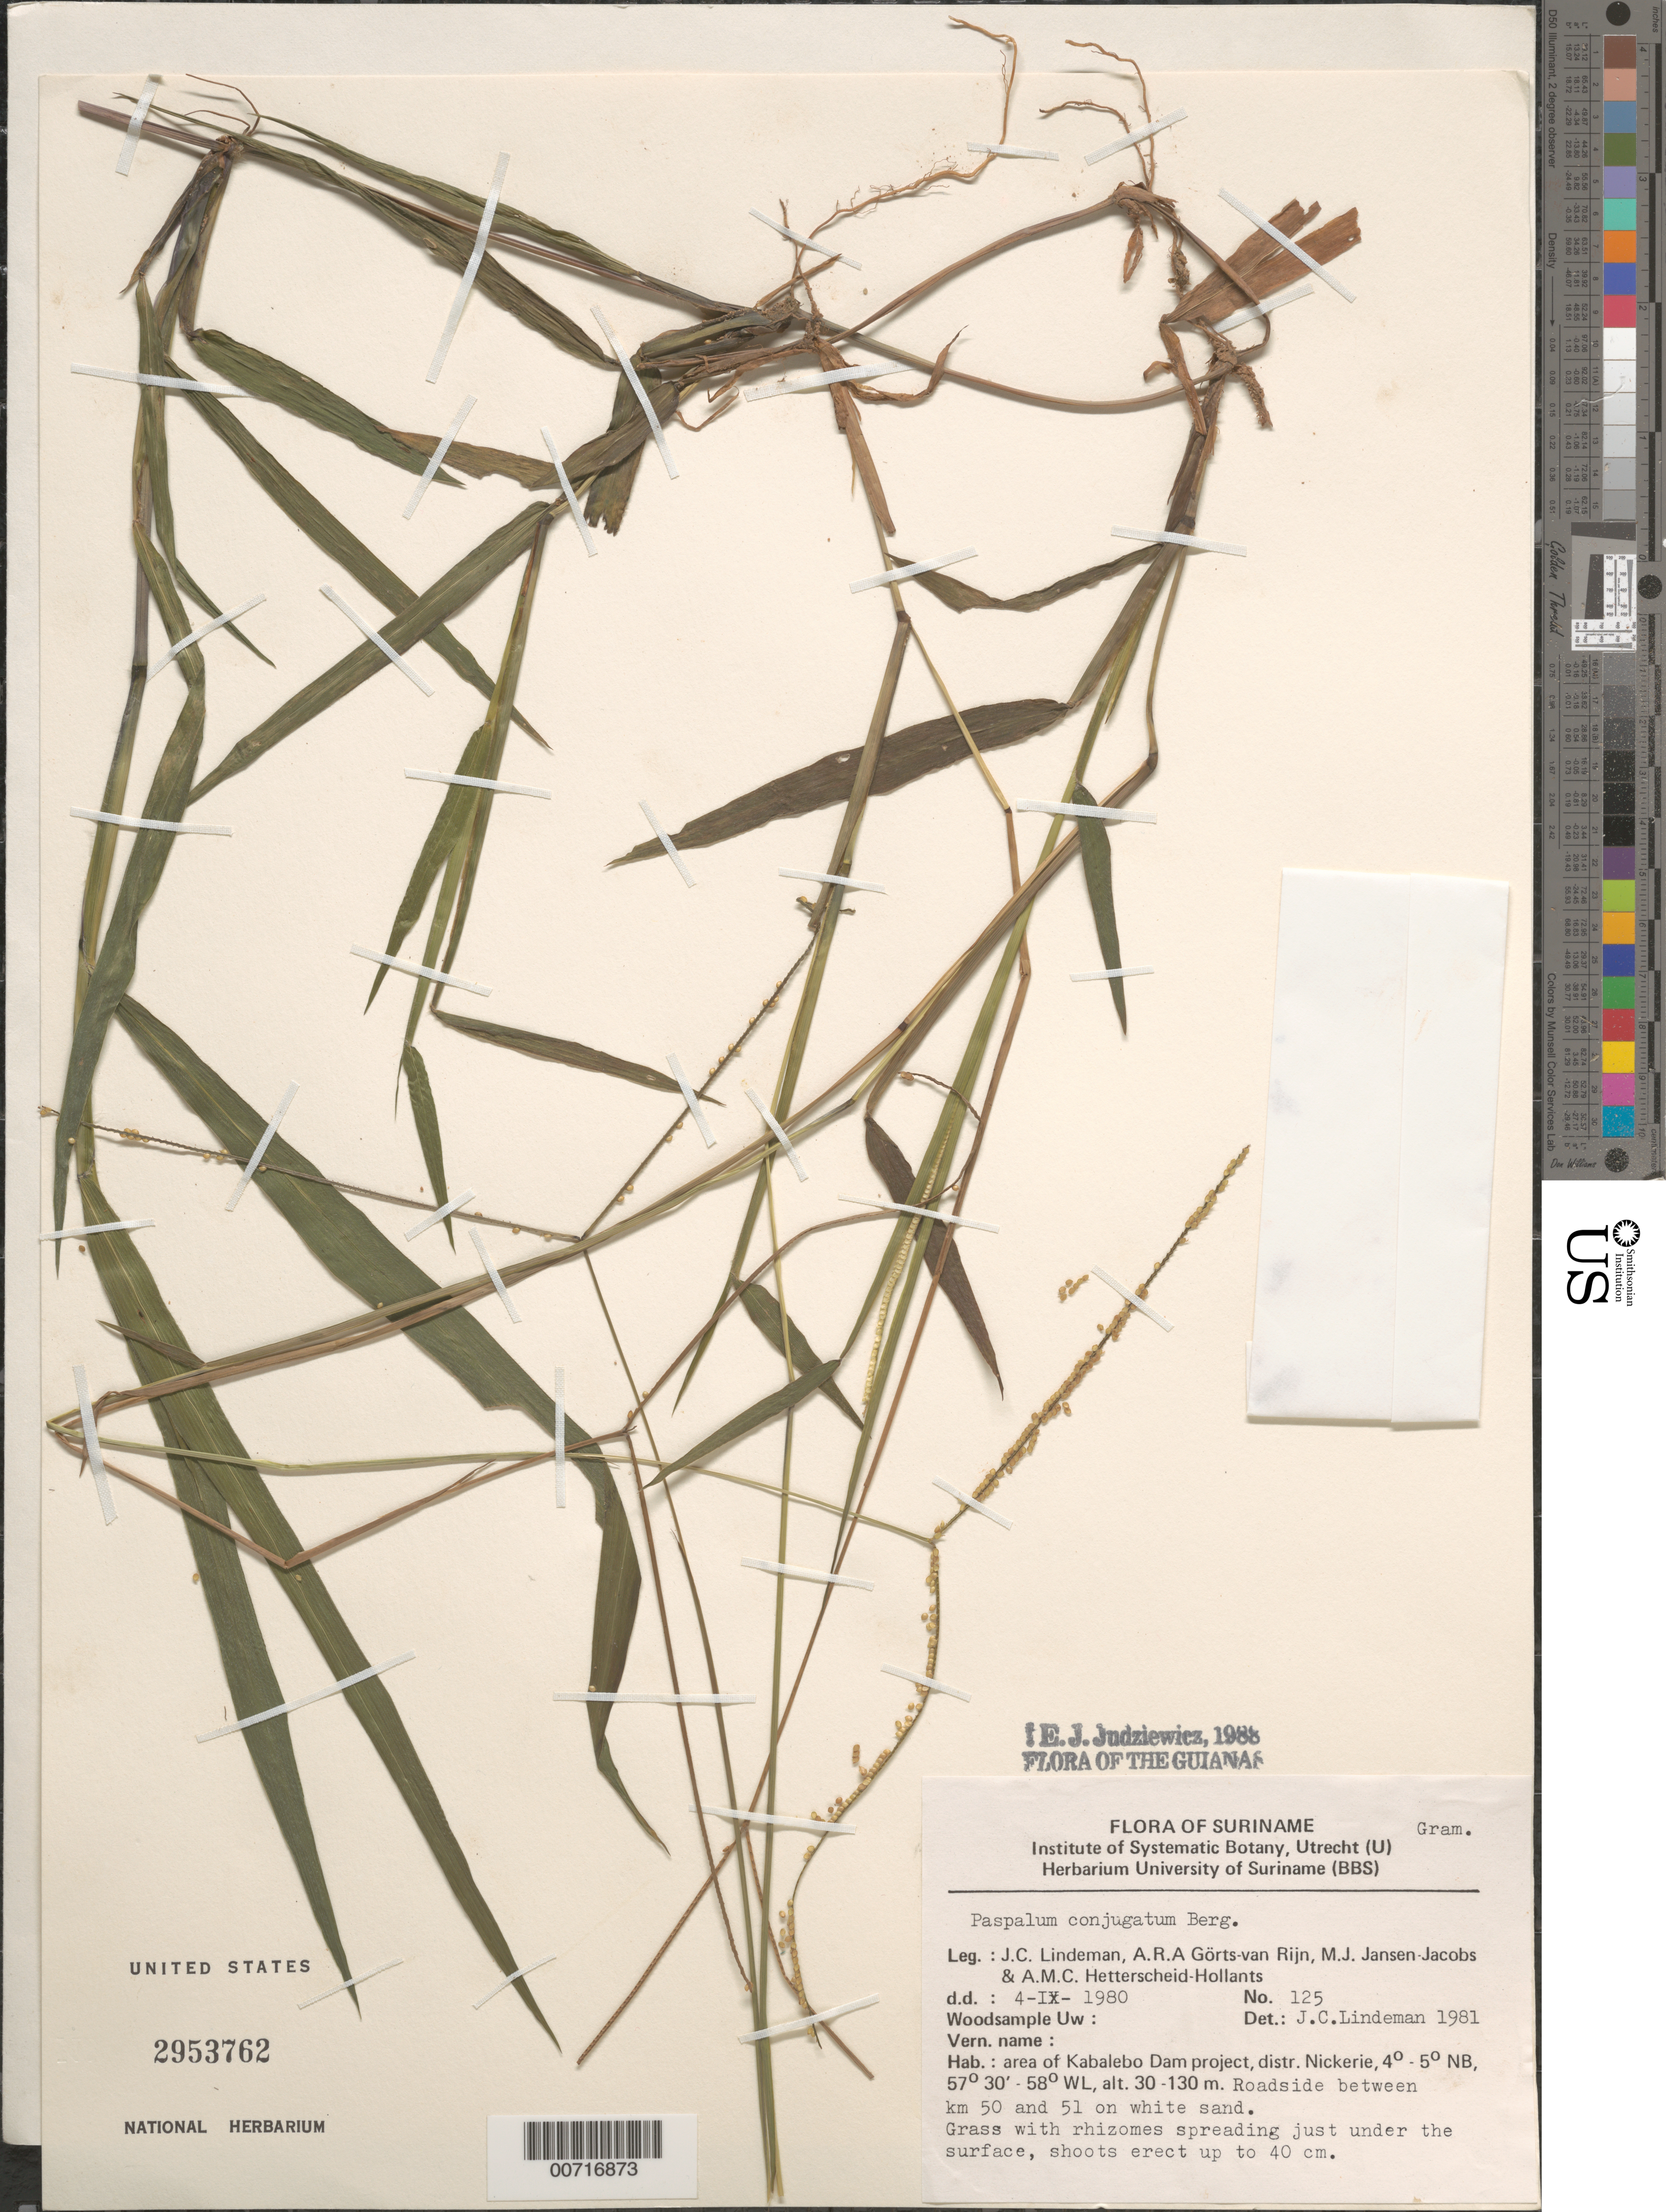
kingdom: Plantae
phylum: Tracheophyta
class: Liliopsida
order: Poales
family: Poaceae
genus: Paspalum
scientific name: Paspalum conjugatum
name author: P.J. Bergius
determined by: Lindeman, J. C.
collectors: J. C. Lindeman, A. .R. A. Görts-van Rijn, M. J. Jansen-Jacobs & A. Hetterscheid-Hollants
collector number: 80 125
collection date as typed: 4-Sep-80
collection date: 1980-09-04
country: Suriname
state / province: Nickerie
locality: Kabalebo Dam project area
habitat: Roadside on white sand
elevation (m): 30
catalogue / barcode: US 2953762